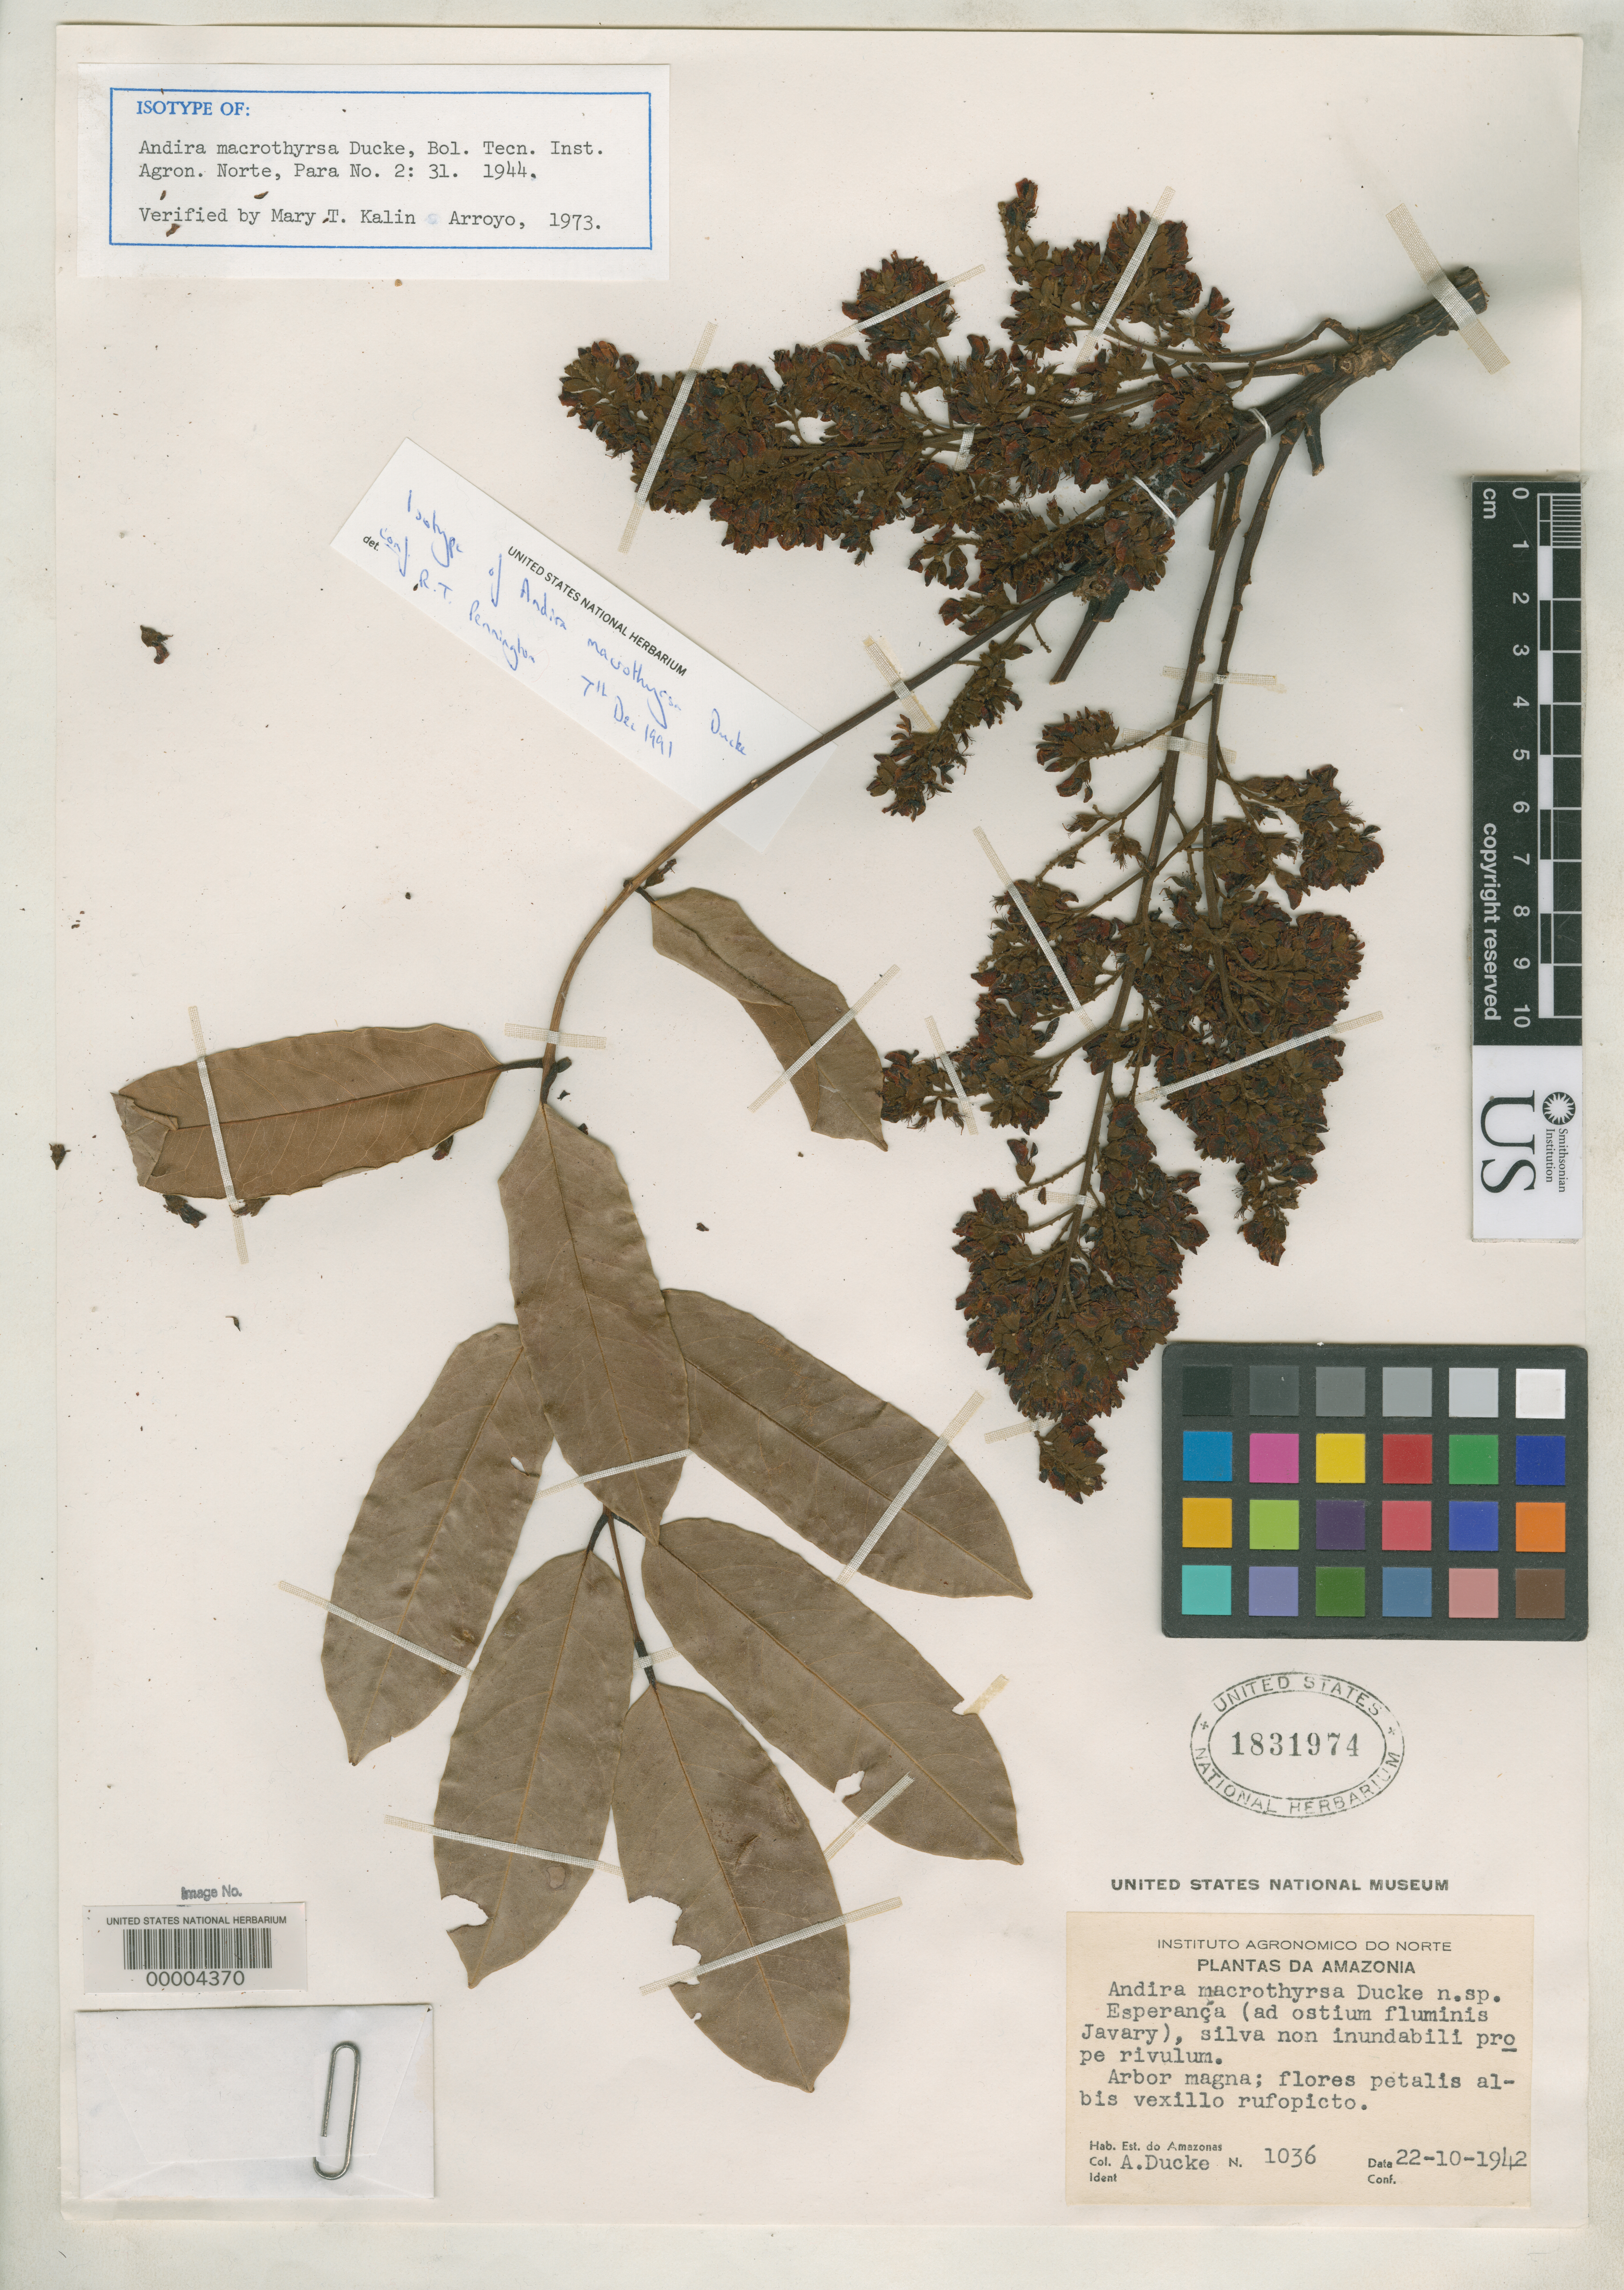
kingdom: Plantae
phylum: Tracheophyta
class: Magnoliopsida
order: Fabales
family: Fabaceae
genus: Andira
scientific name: Andira macrothyrsa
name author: Ducke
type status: Isotype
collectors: A. Ducke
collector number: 1036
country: Brazil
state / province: Amazonas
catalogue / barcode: US 1831974